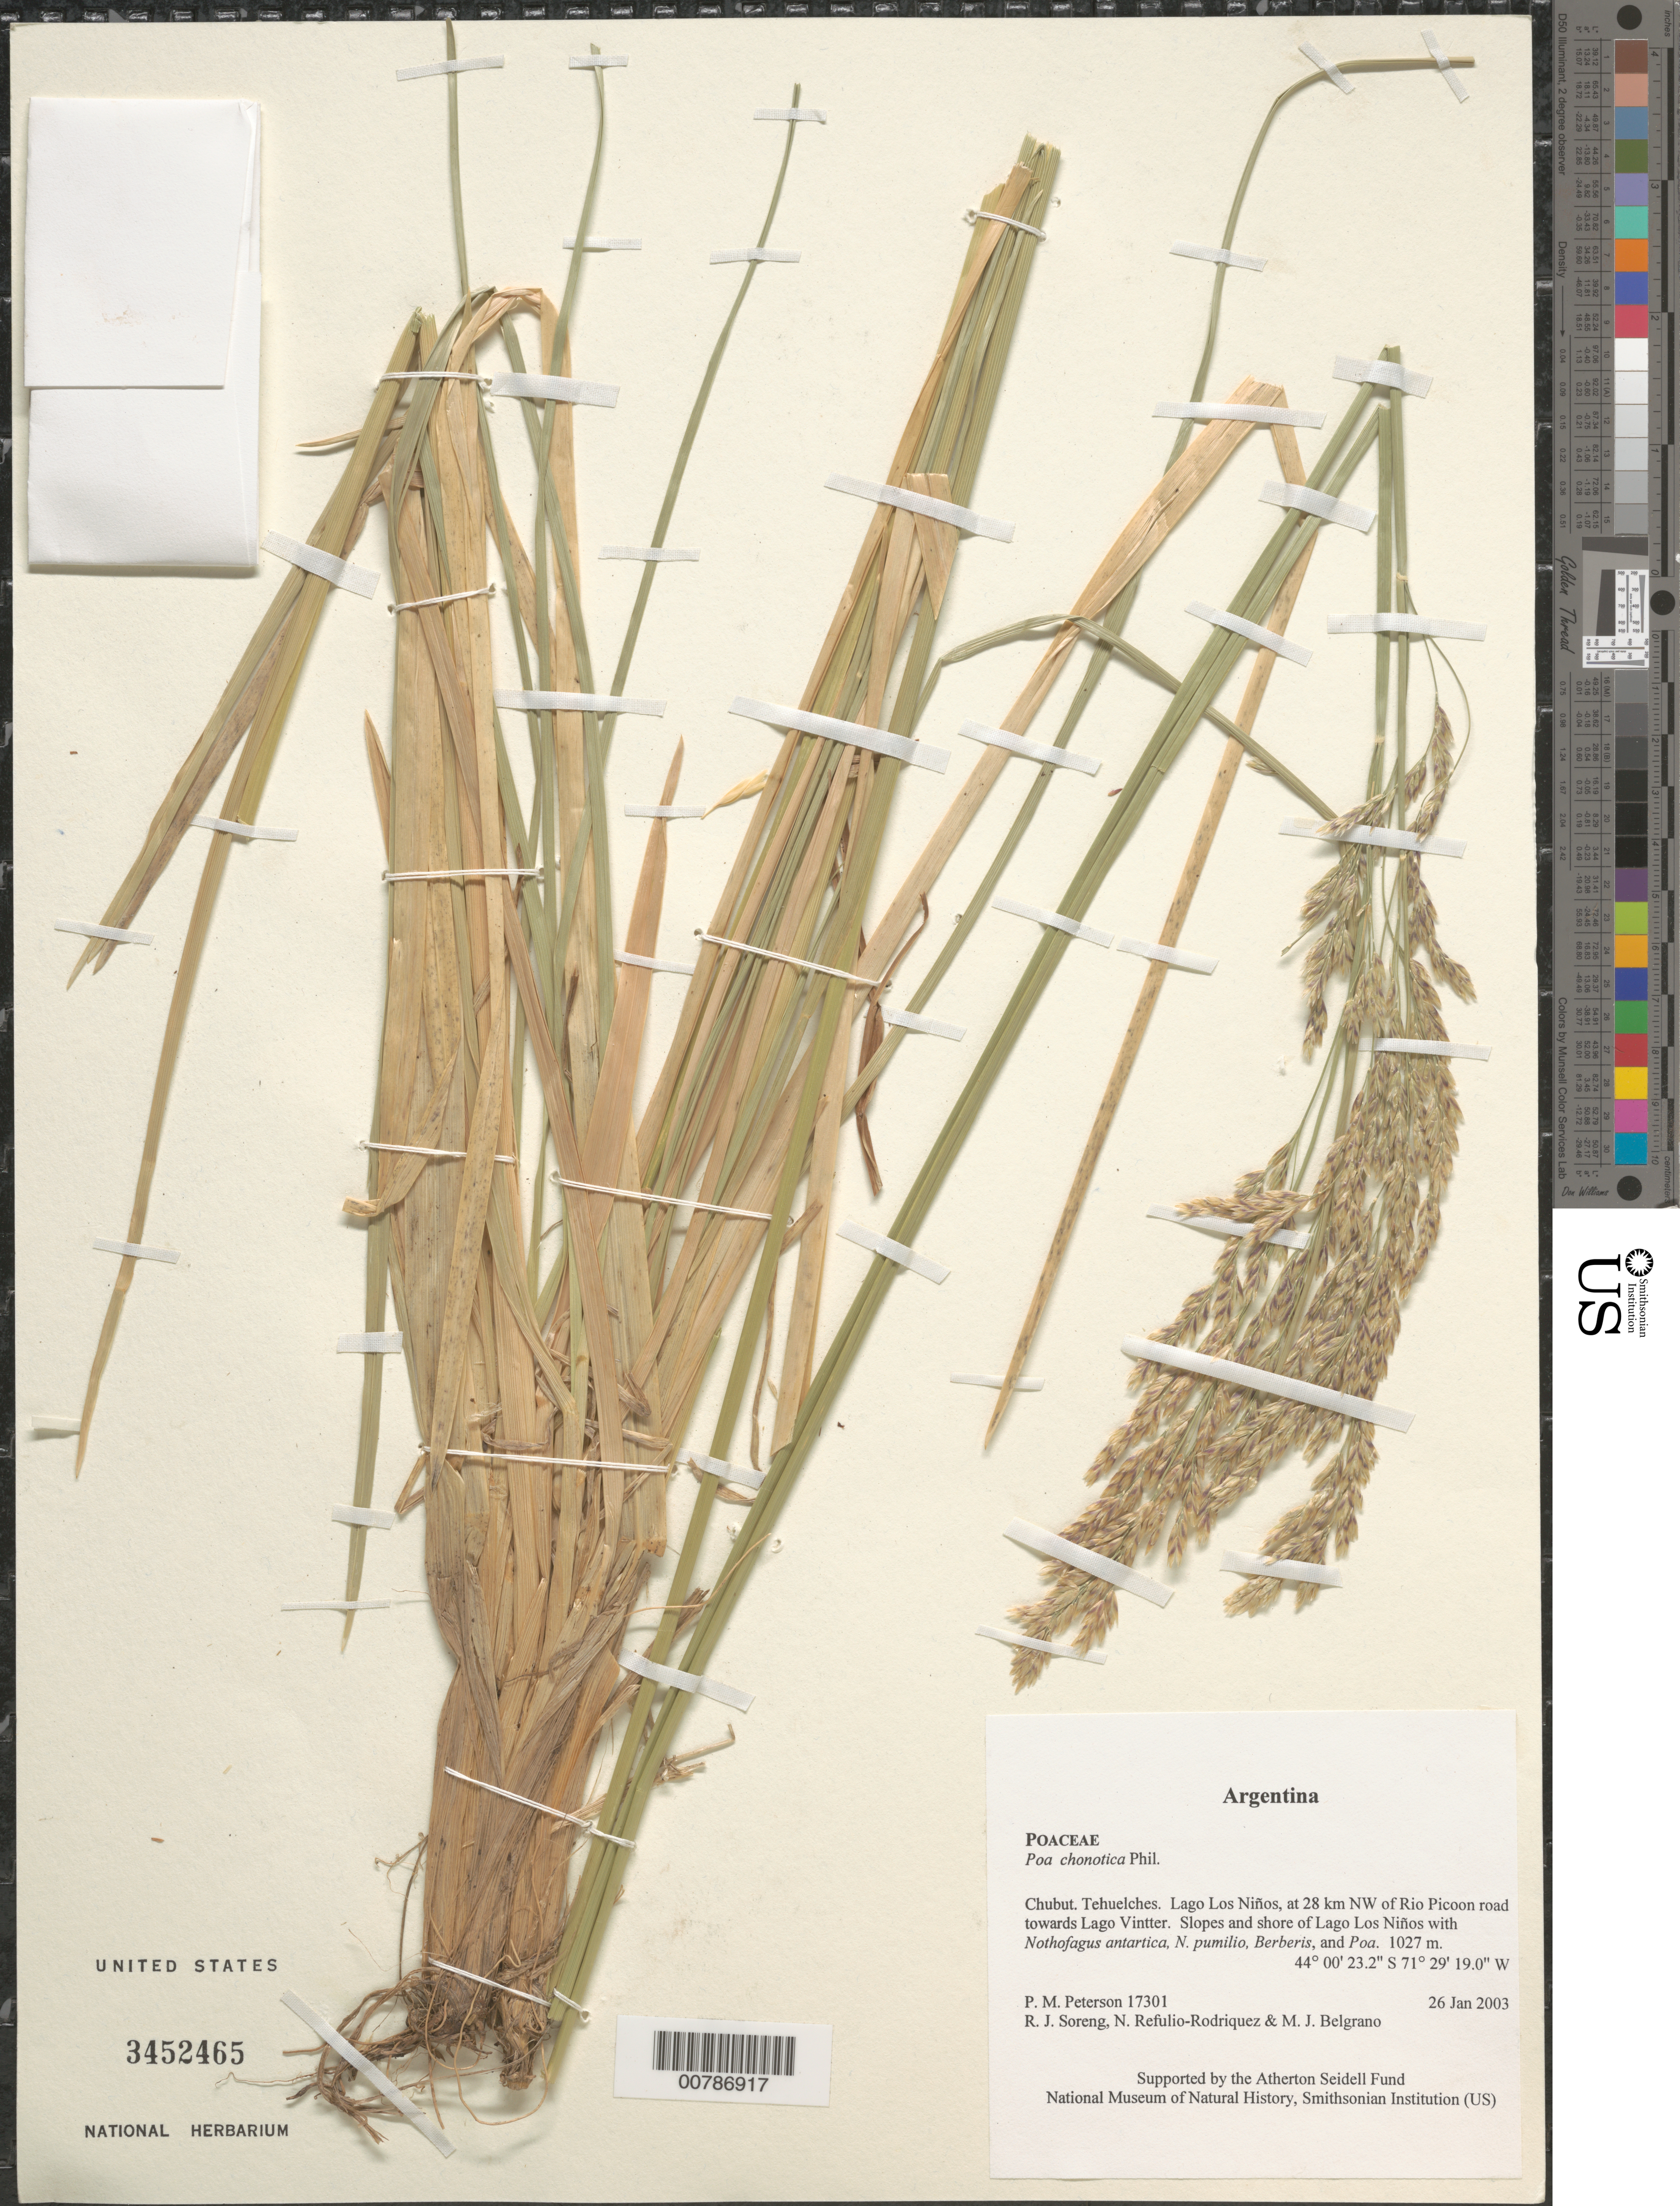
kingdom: Plantae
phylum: Tracheophyta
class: Liliopsida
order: Poales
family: Poaceae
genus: Nicoraepoa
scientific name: Nicoraepoa chonotica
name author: (Phil.) Soreng & L.J. Gillespie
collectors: P. M. Peterson, R. J. Soreng, N. Refulio-Rodríguez & M. Belgrano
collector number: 17301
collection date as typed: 26 Jan 2003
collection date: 2003-01-26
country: Argentina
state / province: Chubut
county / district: Tehuelches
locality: Lago Los Niños, at 28 km NW of Rio Picoon road towards Lago Vintter. Slopes and shore of Lago Los Niños with Nothofagus antartica, N. pumilio, Berberis, and Poa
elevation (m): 1027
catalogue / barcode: US 3452465